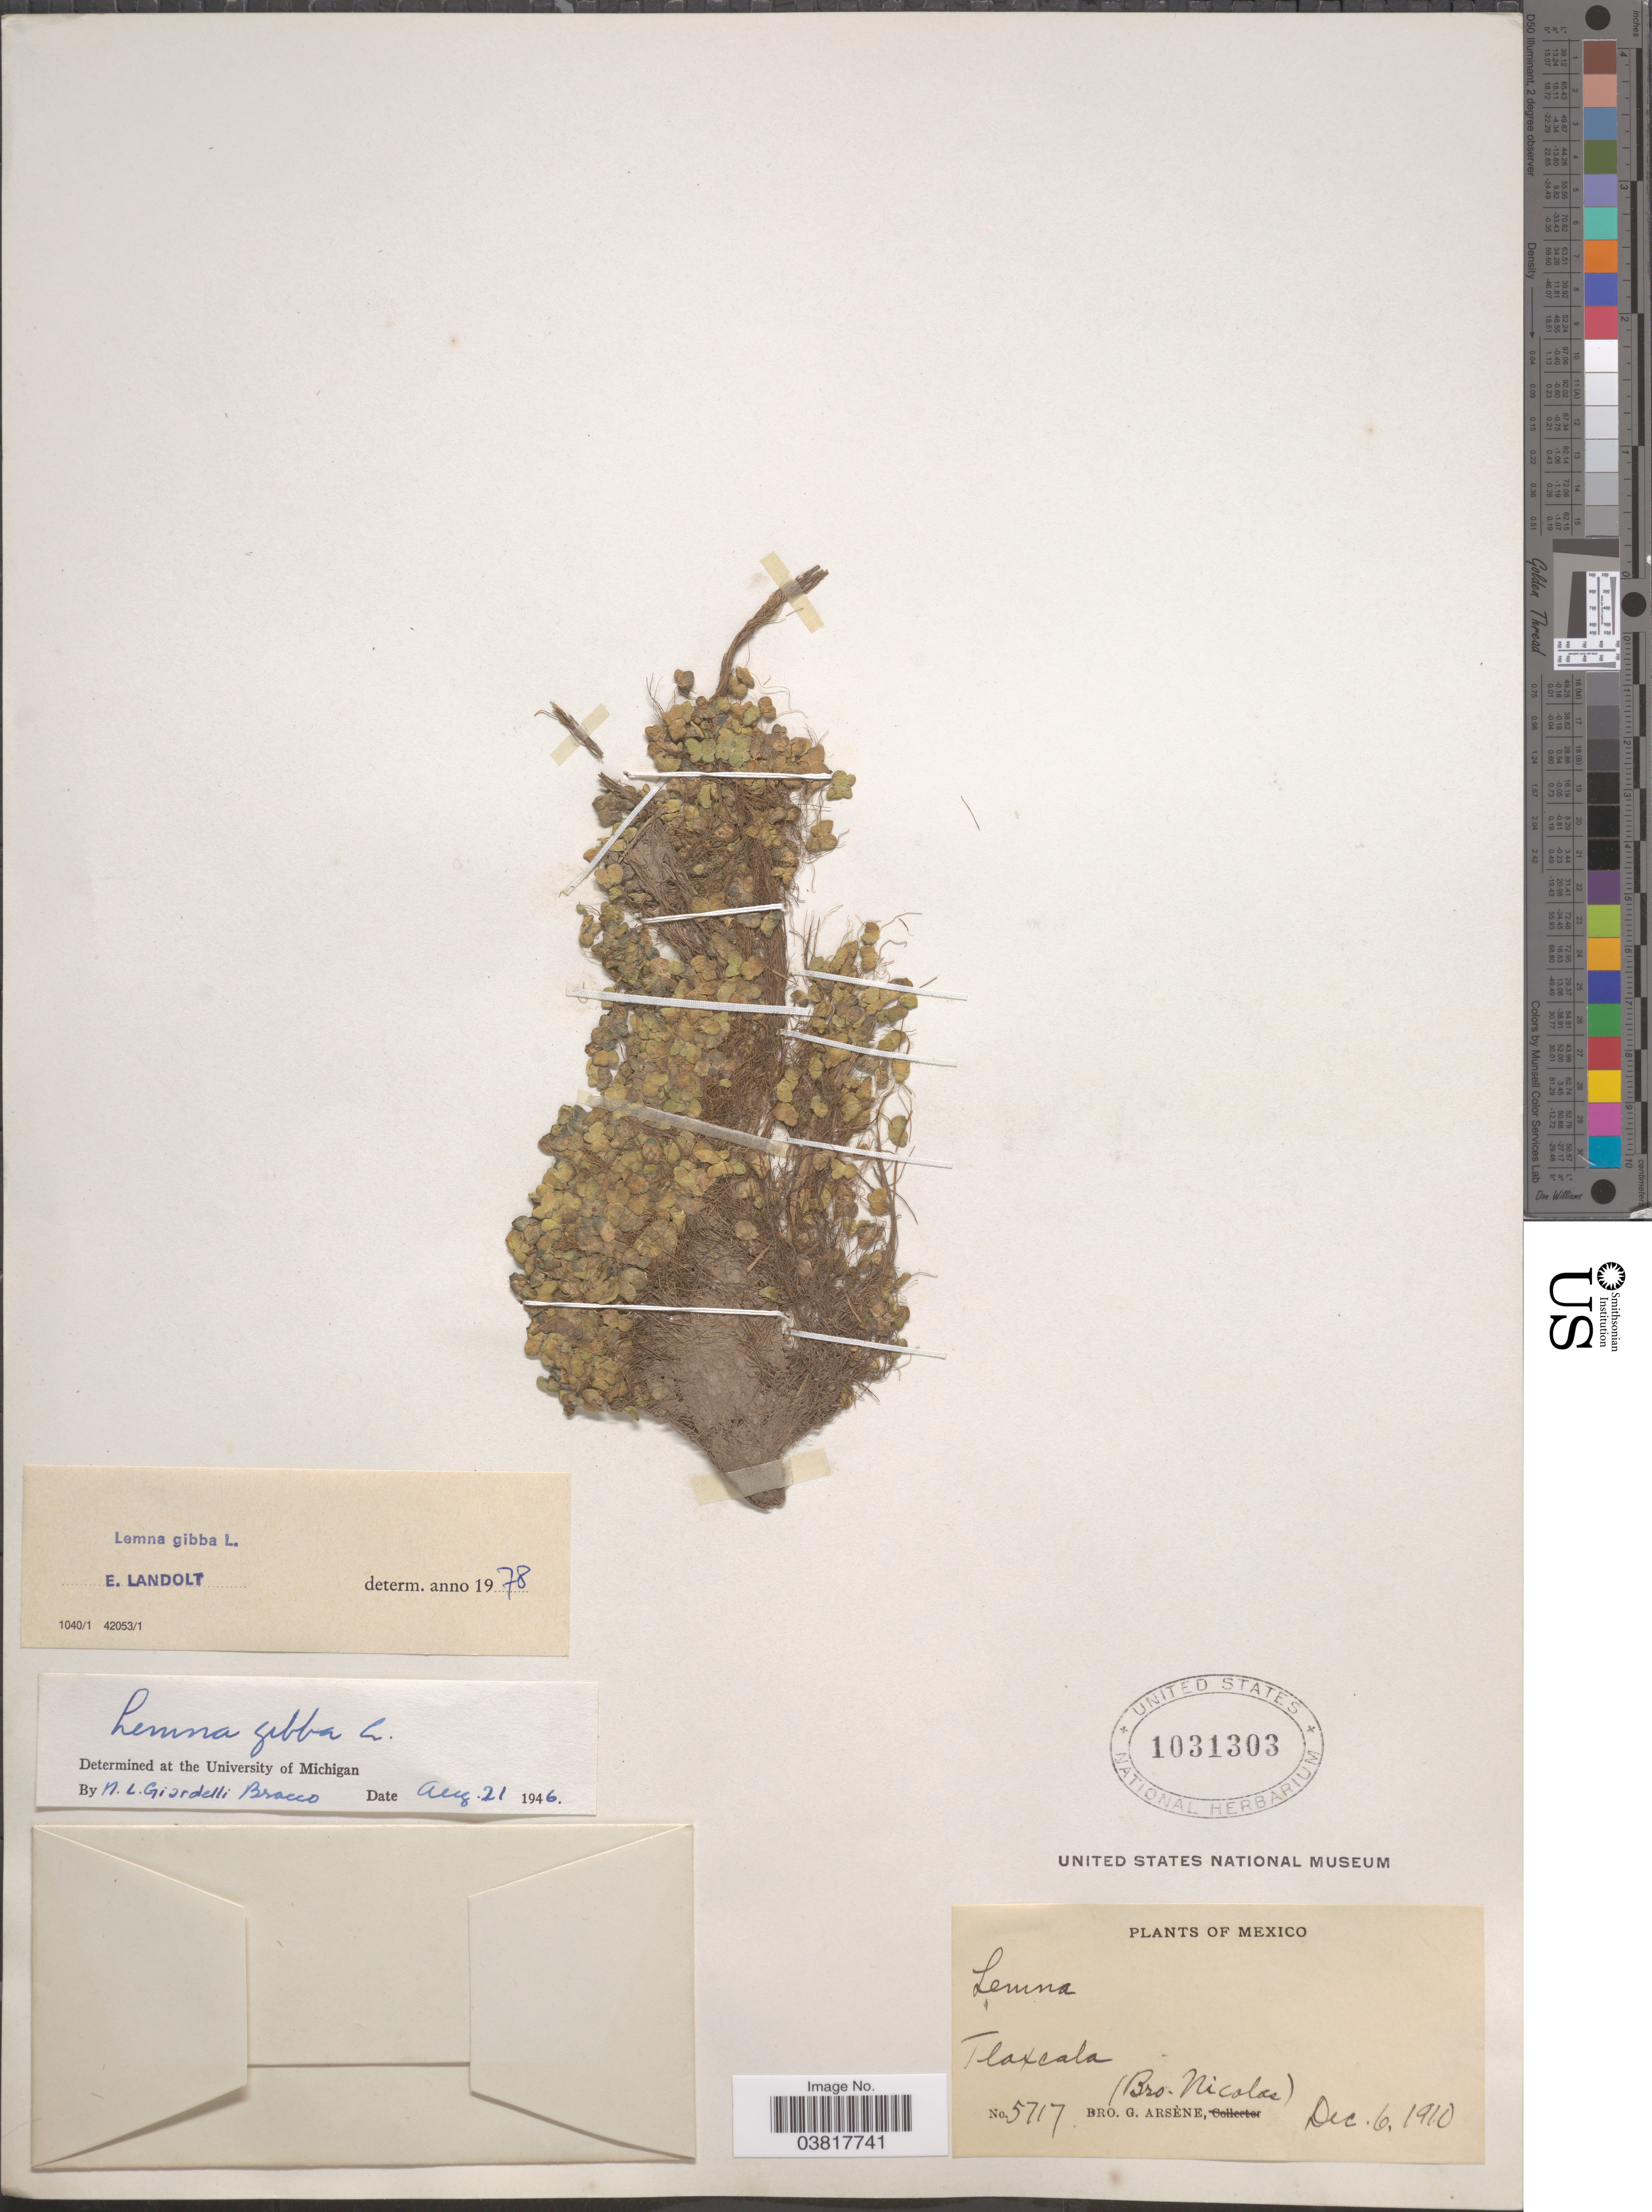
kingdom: Plantae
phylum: Tracheophyta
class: Liliopsida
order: Alismatales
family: Araceae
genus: Lemna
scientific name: Lemna gibba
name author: L.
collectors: Bro. G. Arsène & Bro. Nicolas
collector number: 5717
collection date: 1910-12-06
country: Mexico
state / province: Tlaxcala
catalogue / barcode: US 1031303